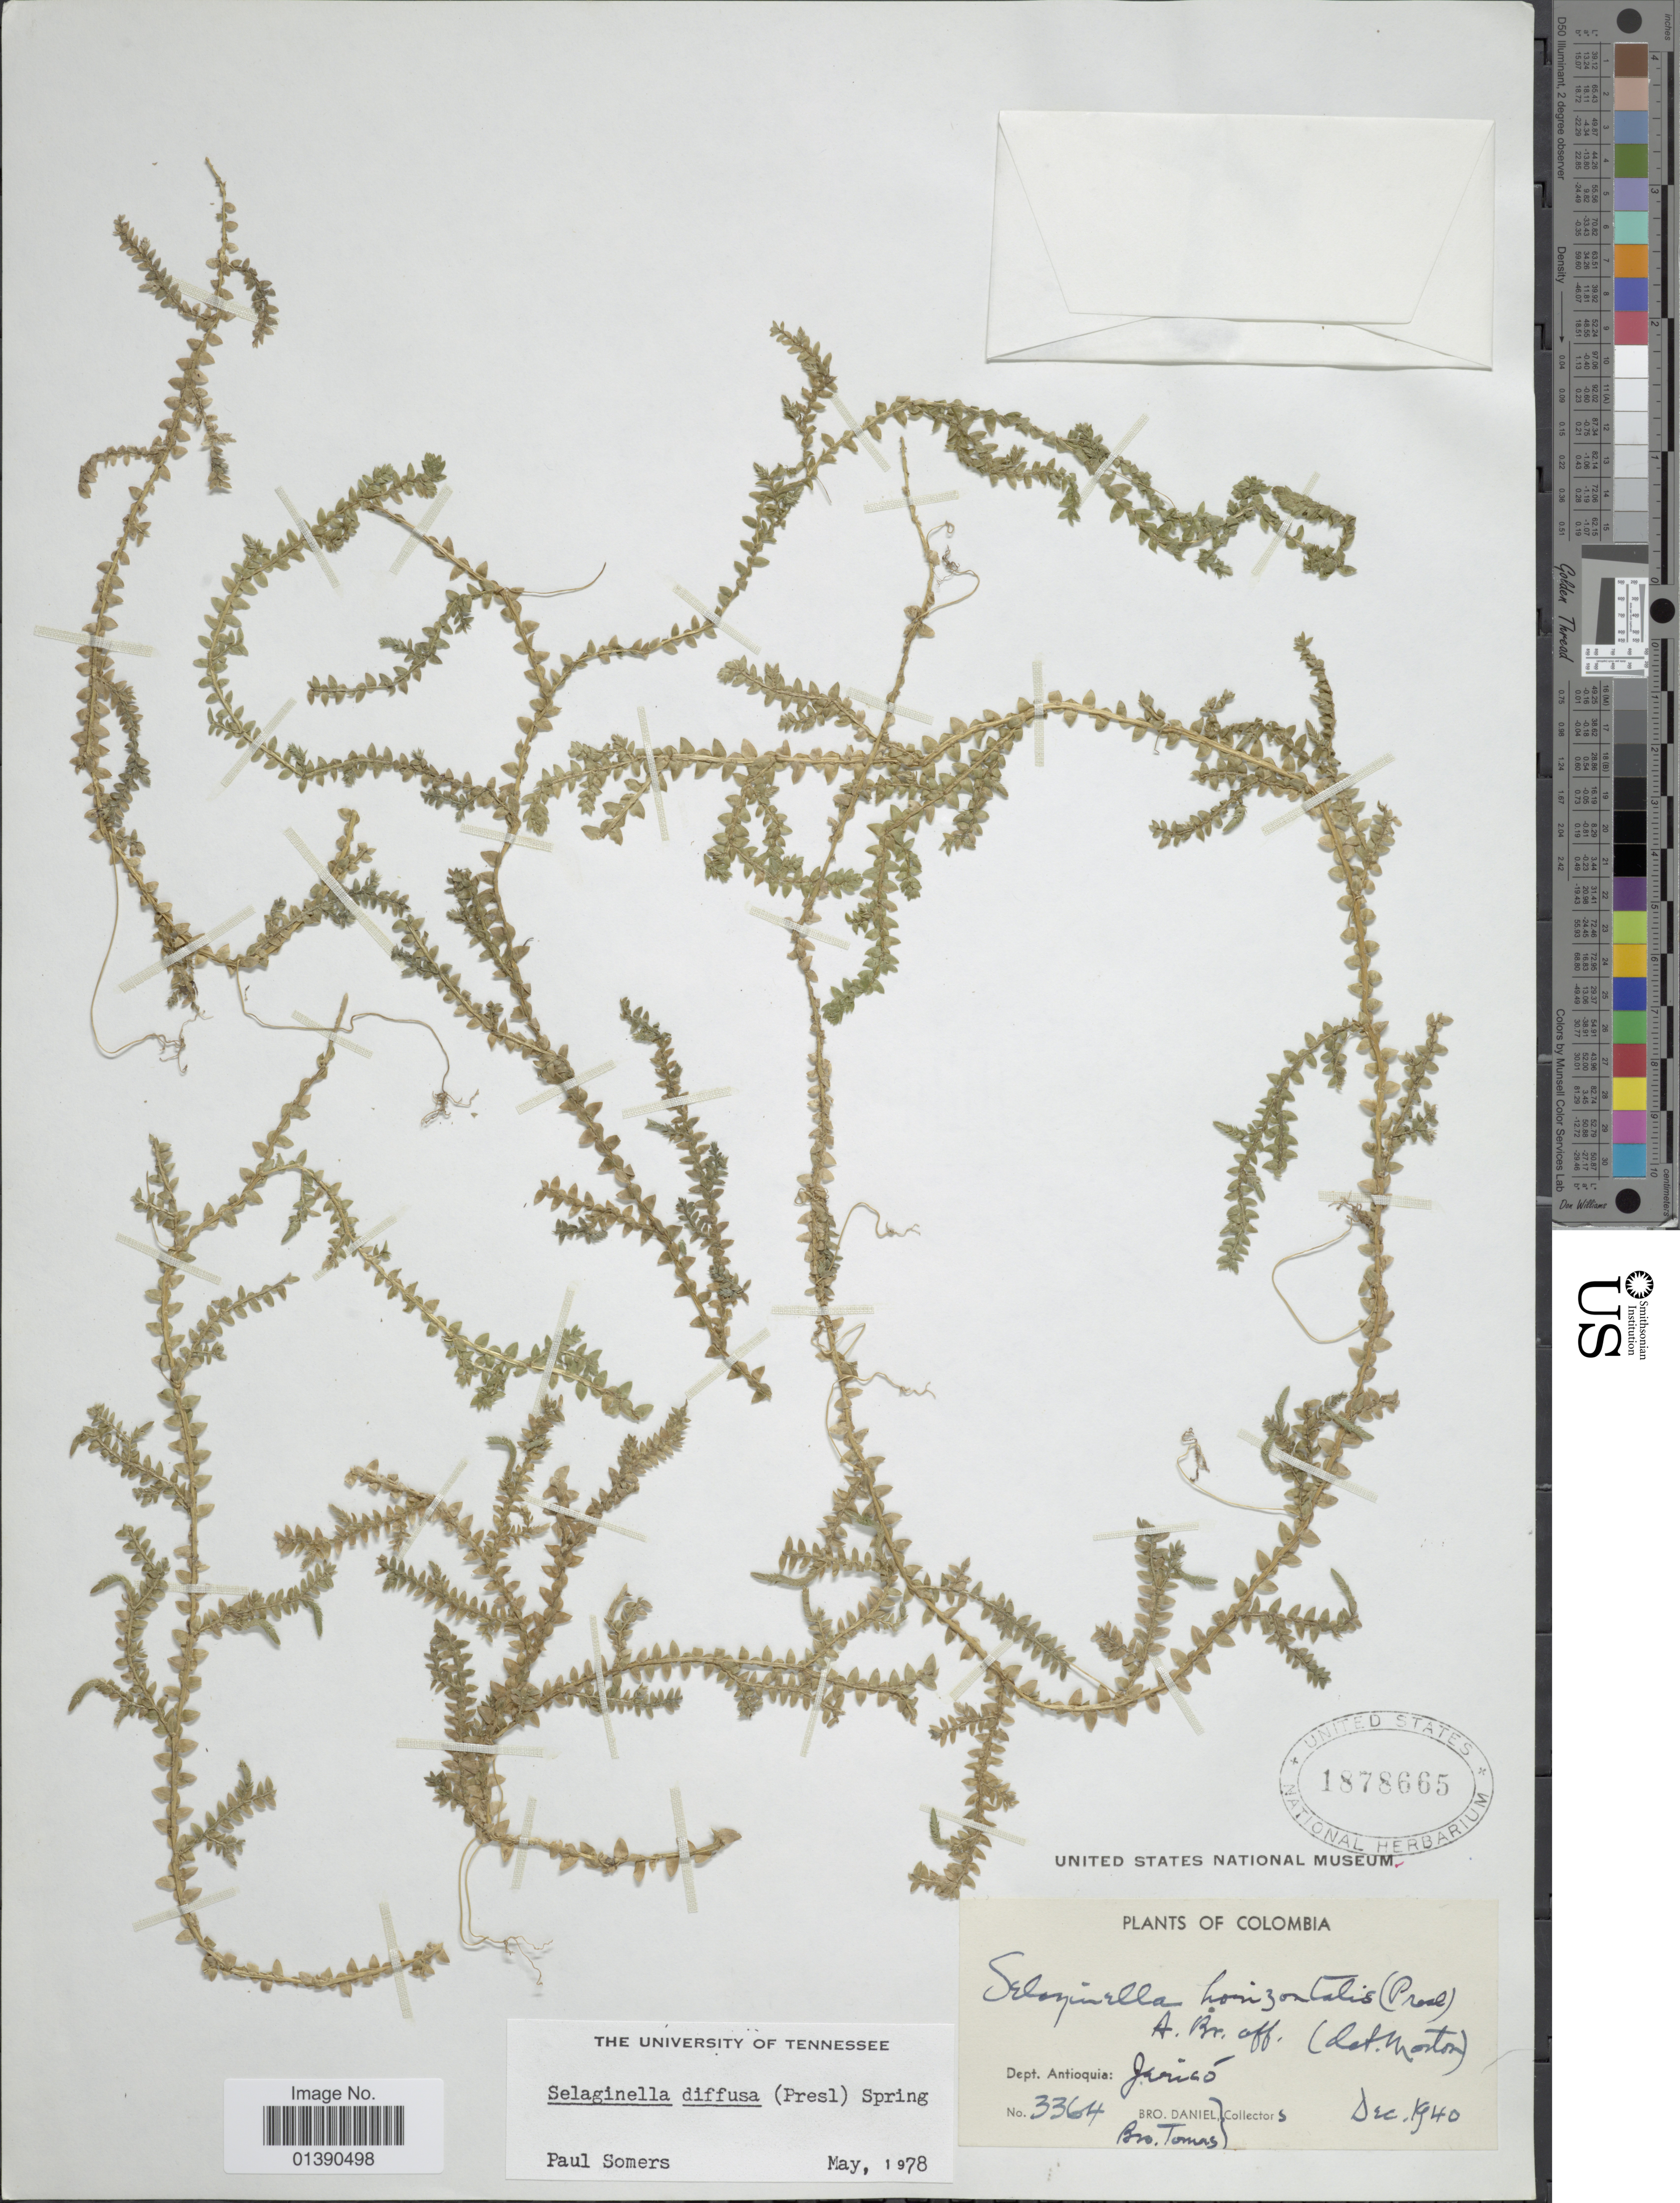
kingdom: Plantae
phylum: Tracheophyta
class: Lycopodiopsida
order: Selaginellales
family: Selaginellaceae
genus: Selaginella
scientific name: Selaginella diffusa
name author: (C. Presl) Spring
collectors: Bro. Daniel & B. Tomas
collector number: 3364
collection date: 1940-12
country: Colombia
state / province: Antioquia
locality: Jarico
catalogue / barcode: US 1878665